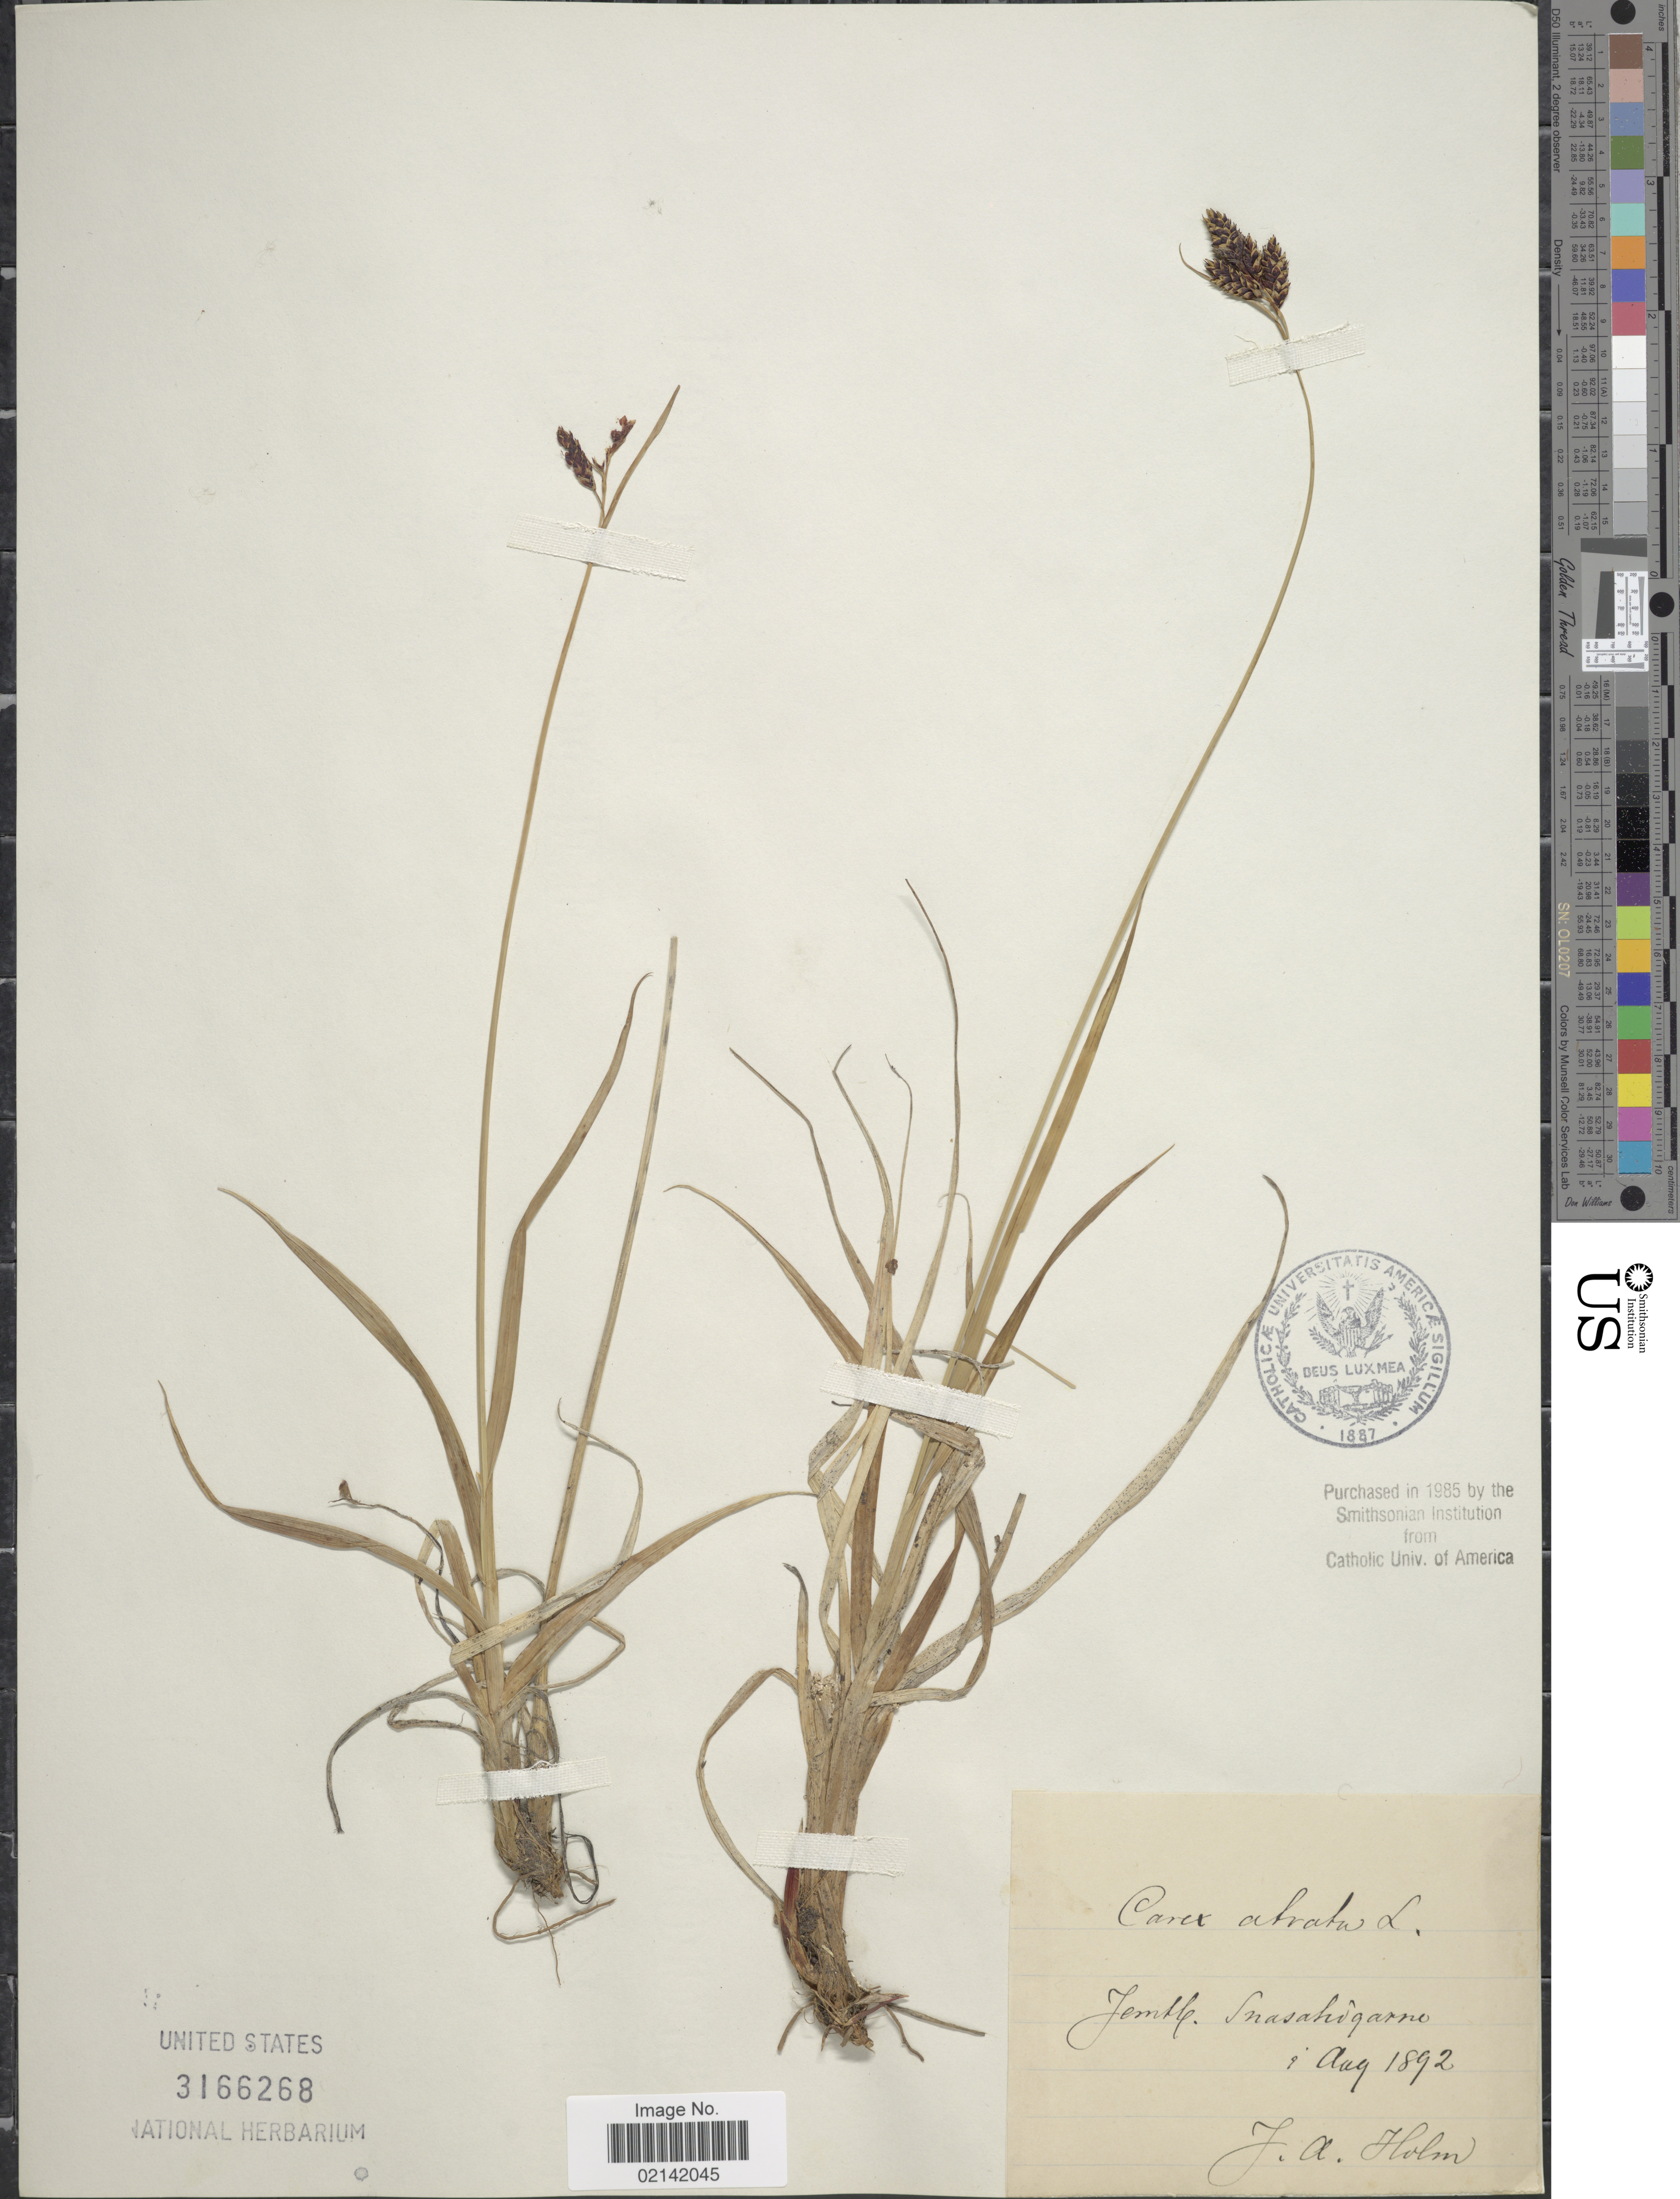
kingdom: Plantae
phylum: Tracheophyta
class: Liliopsida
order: Poales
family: Cyperaceae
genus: Carex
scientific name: Carex atrata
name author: L.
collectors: J. Holm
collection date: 1892-08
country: Sweden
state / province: Jämtland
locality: Jemtl. Snasahogarno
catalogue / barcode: US 3166268